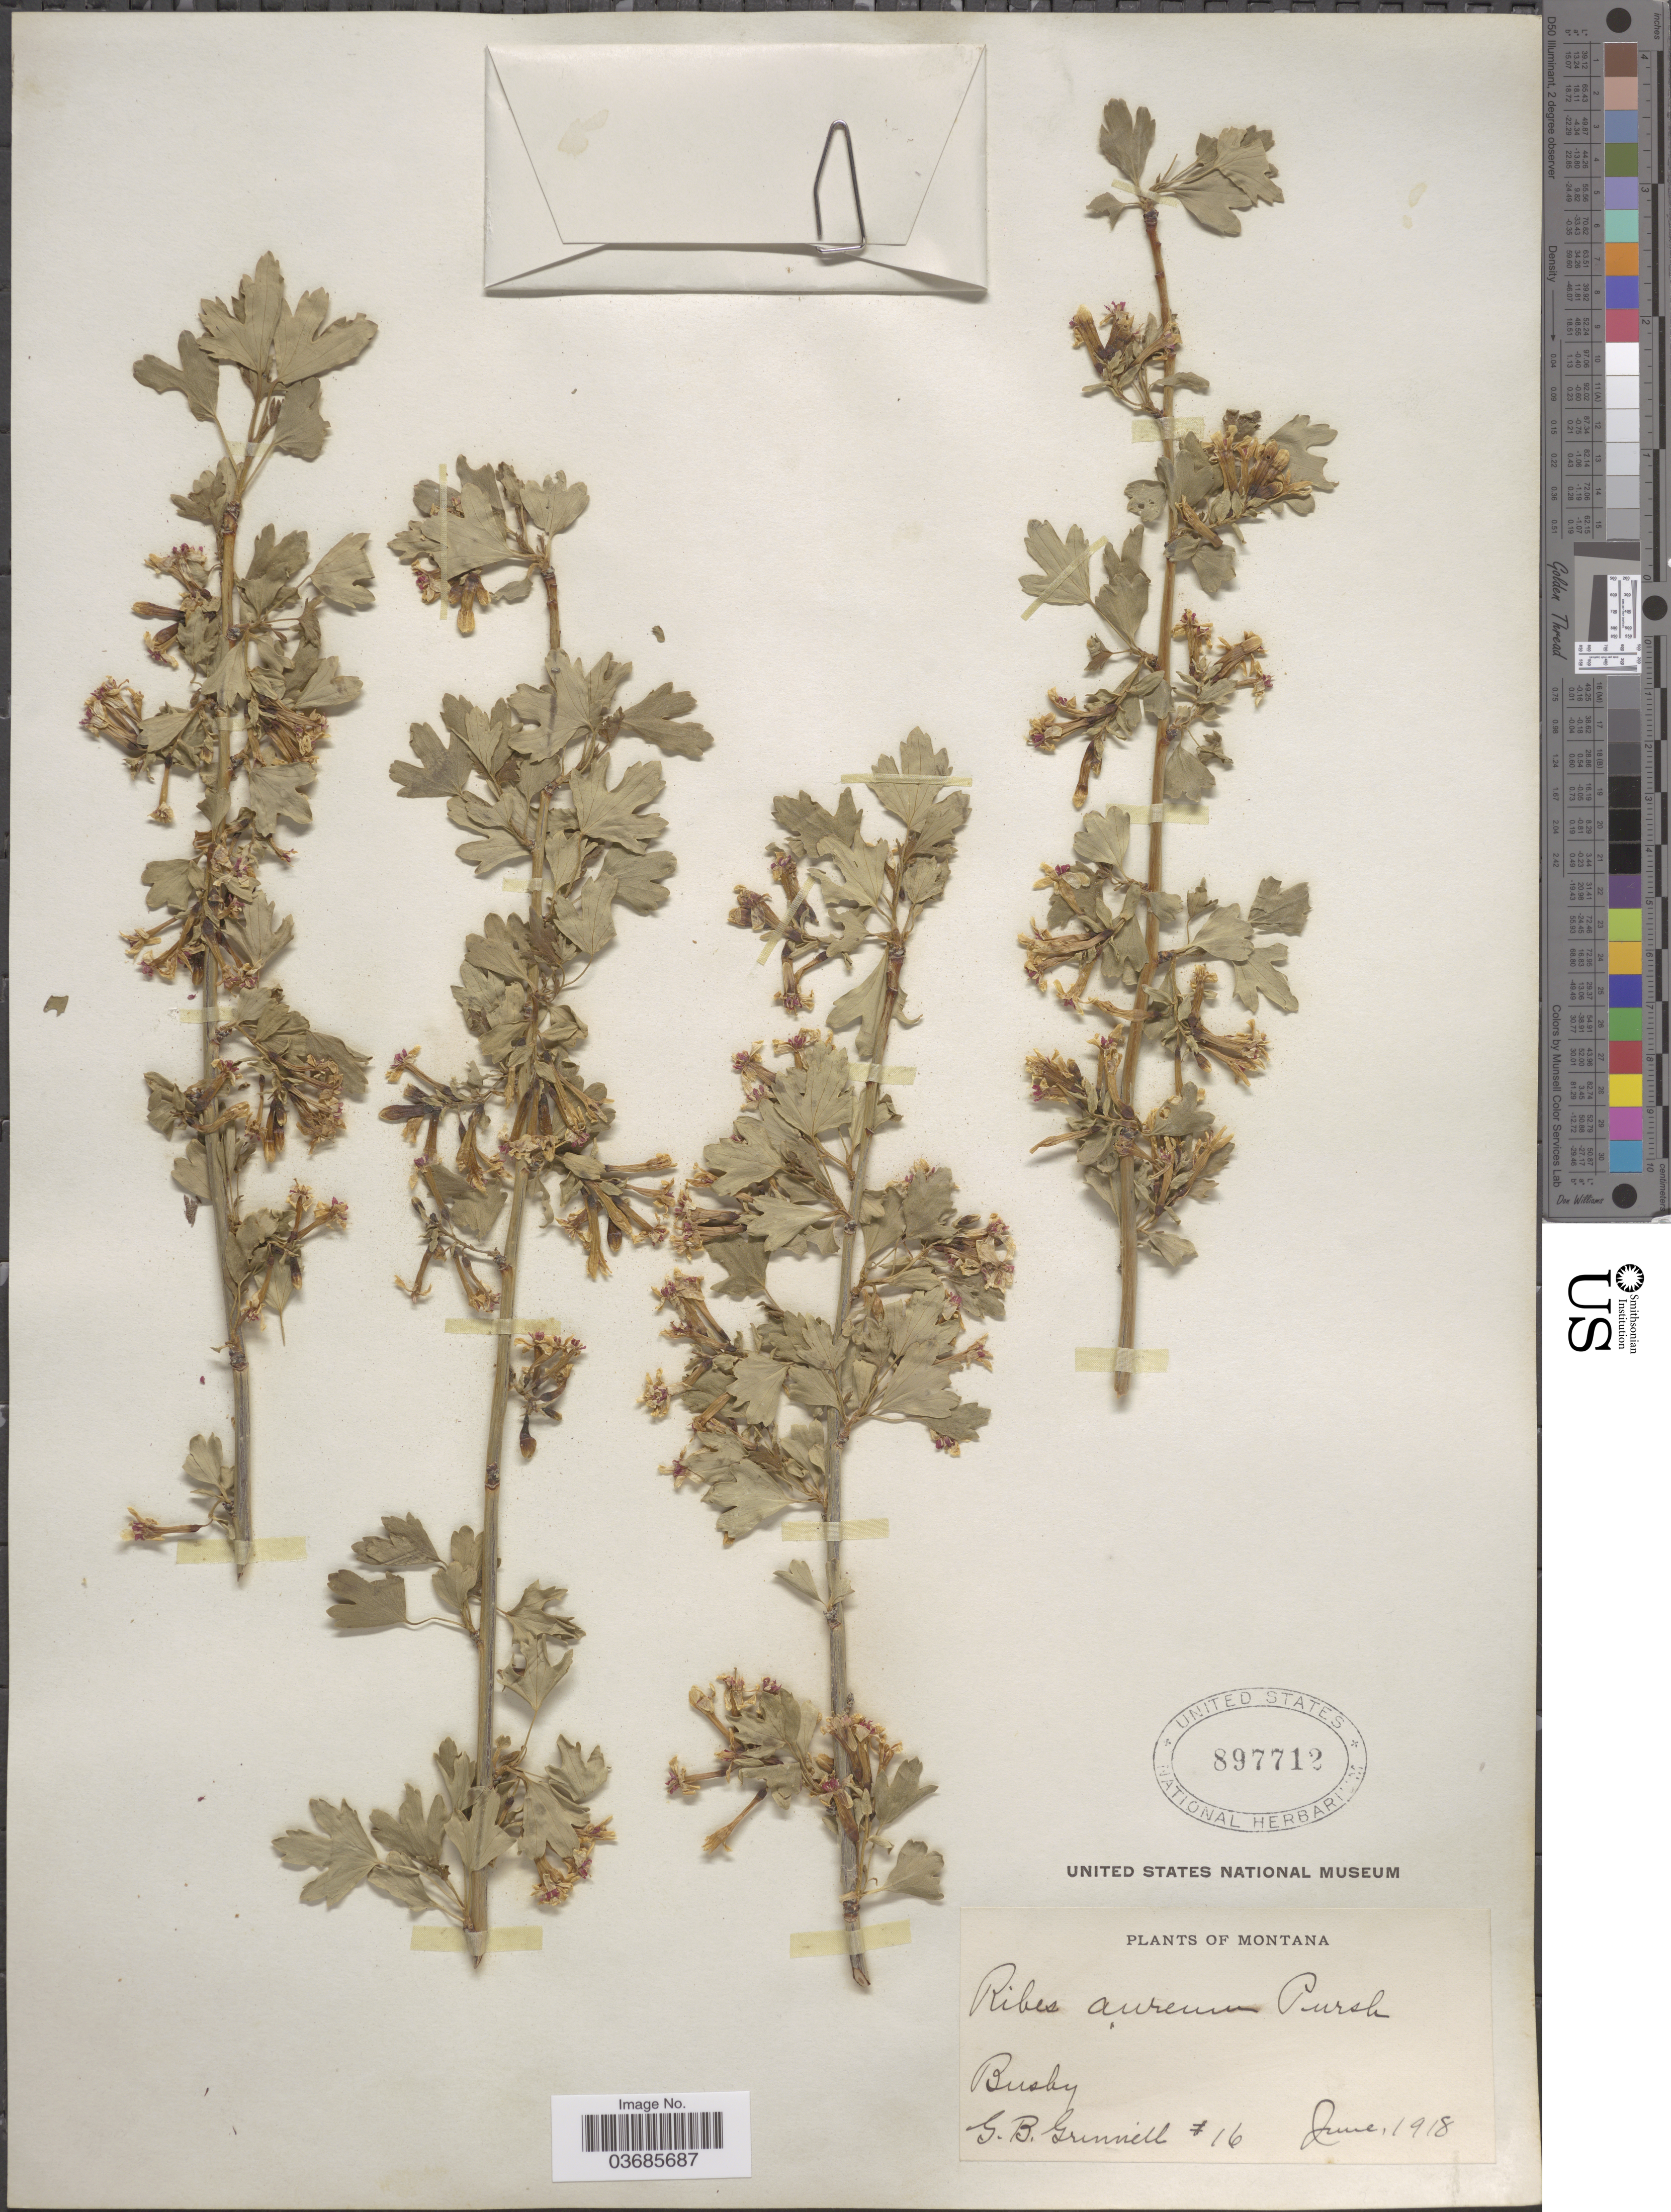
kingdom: Plantae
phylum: Tracheophyta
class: Magnoliopsida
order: Saxifragales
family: Grossulariaceae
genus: Ribes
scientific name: Ribes aureum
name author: Pursh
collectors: G. Grinnell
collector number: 16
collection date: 1918-06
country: United States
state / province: Montana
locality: Bushy.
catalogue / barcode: US 897712